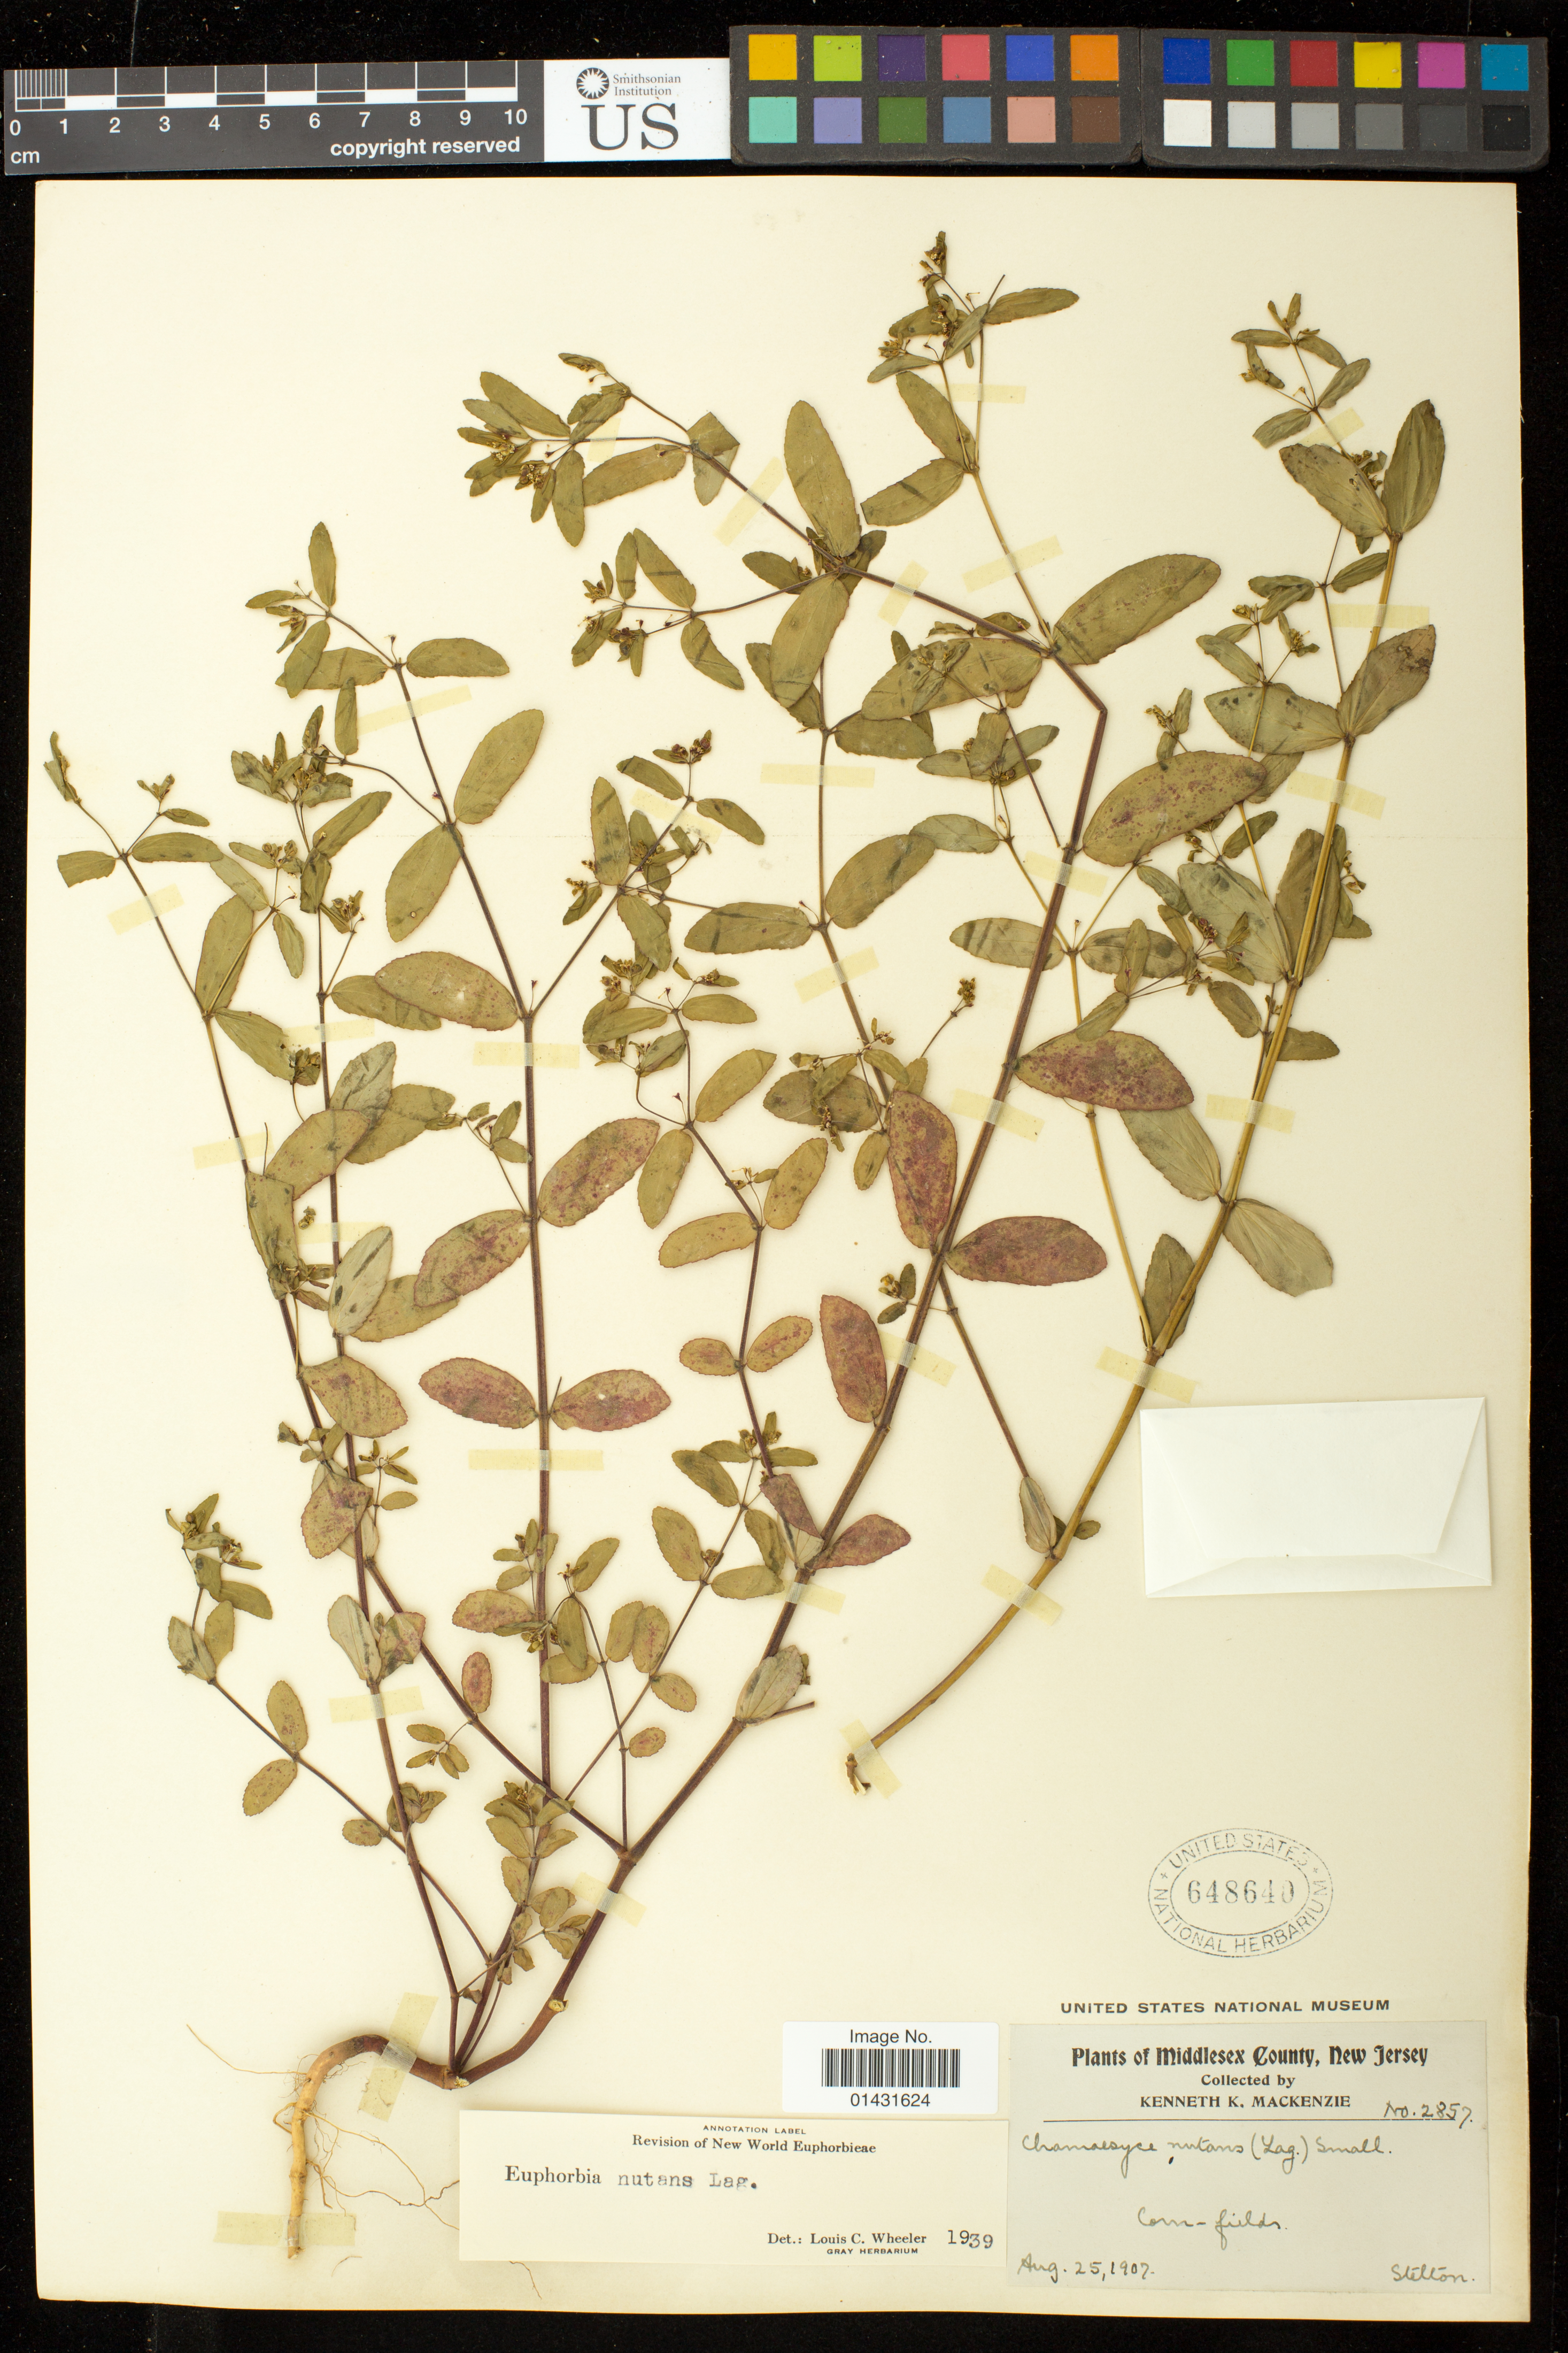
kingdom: Plantae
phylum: Tracheophyta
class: Magnoliopsida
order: Malpighiales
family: Euphorbiaceae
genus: Euphorbia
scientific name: Euphorbia hypericifolia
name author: L.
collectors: K. K. Mackenzie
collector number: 2857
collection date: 1907-08-25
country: United States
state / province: New Jersey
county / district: Middlesex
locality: Stelton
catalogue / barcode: US 648640